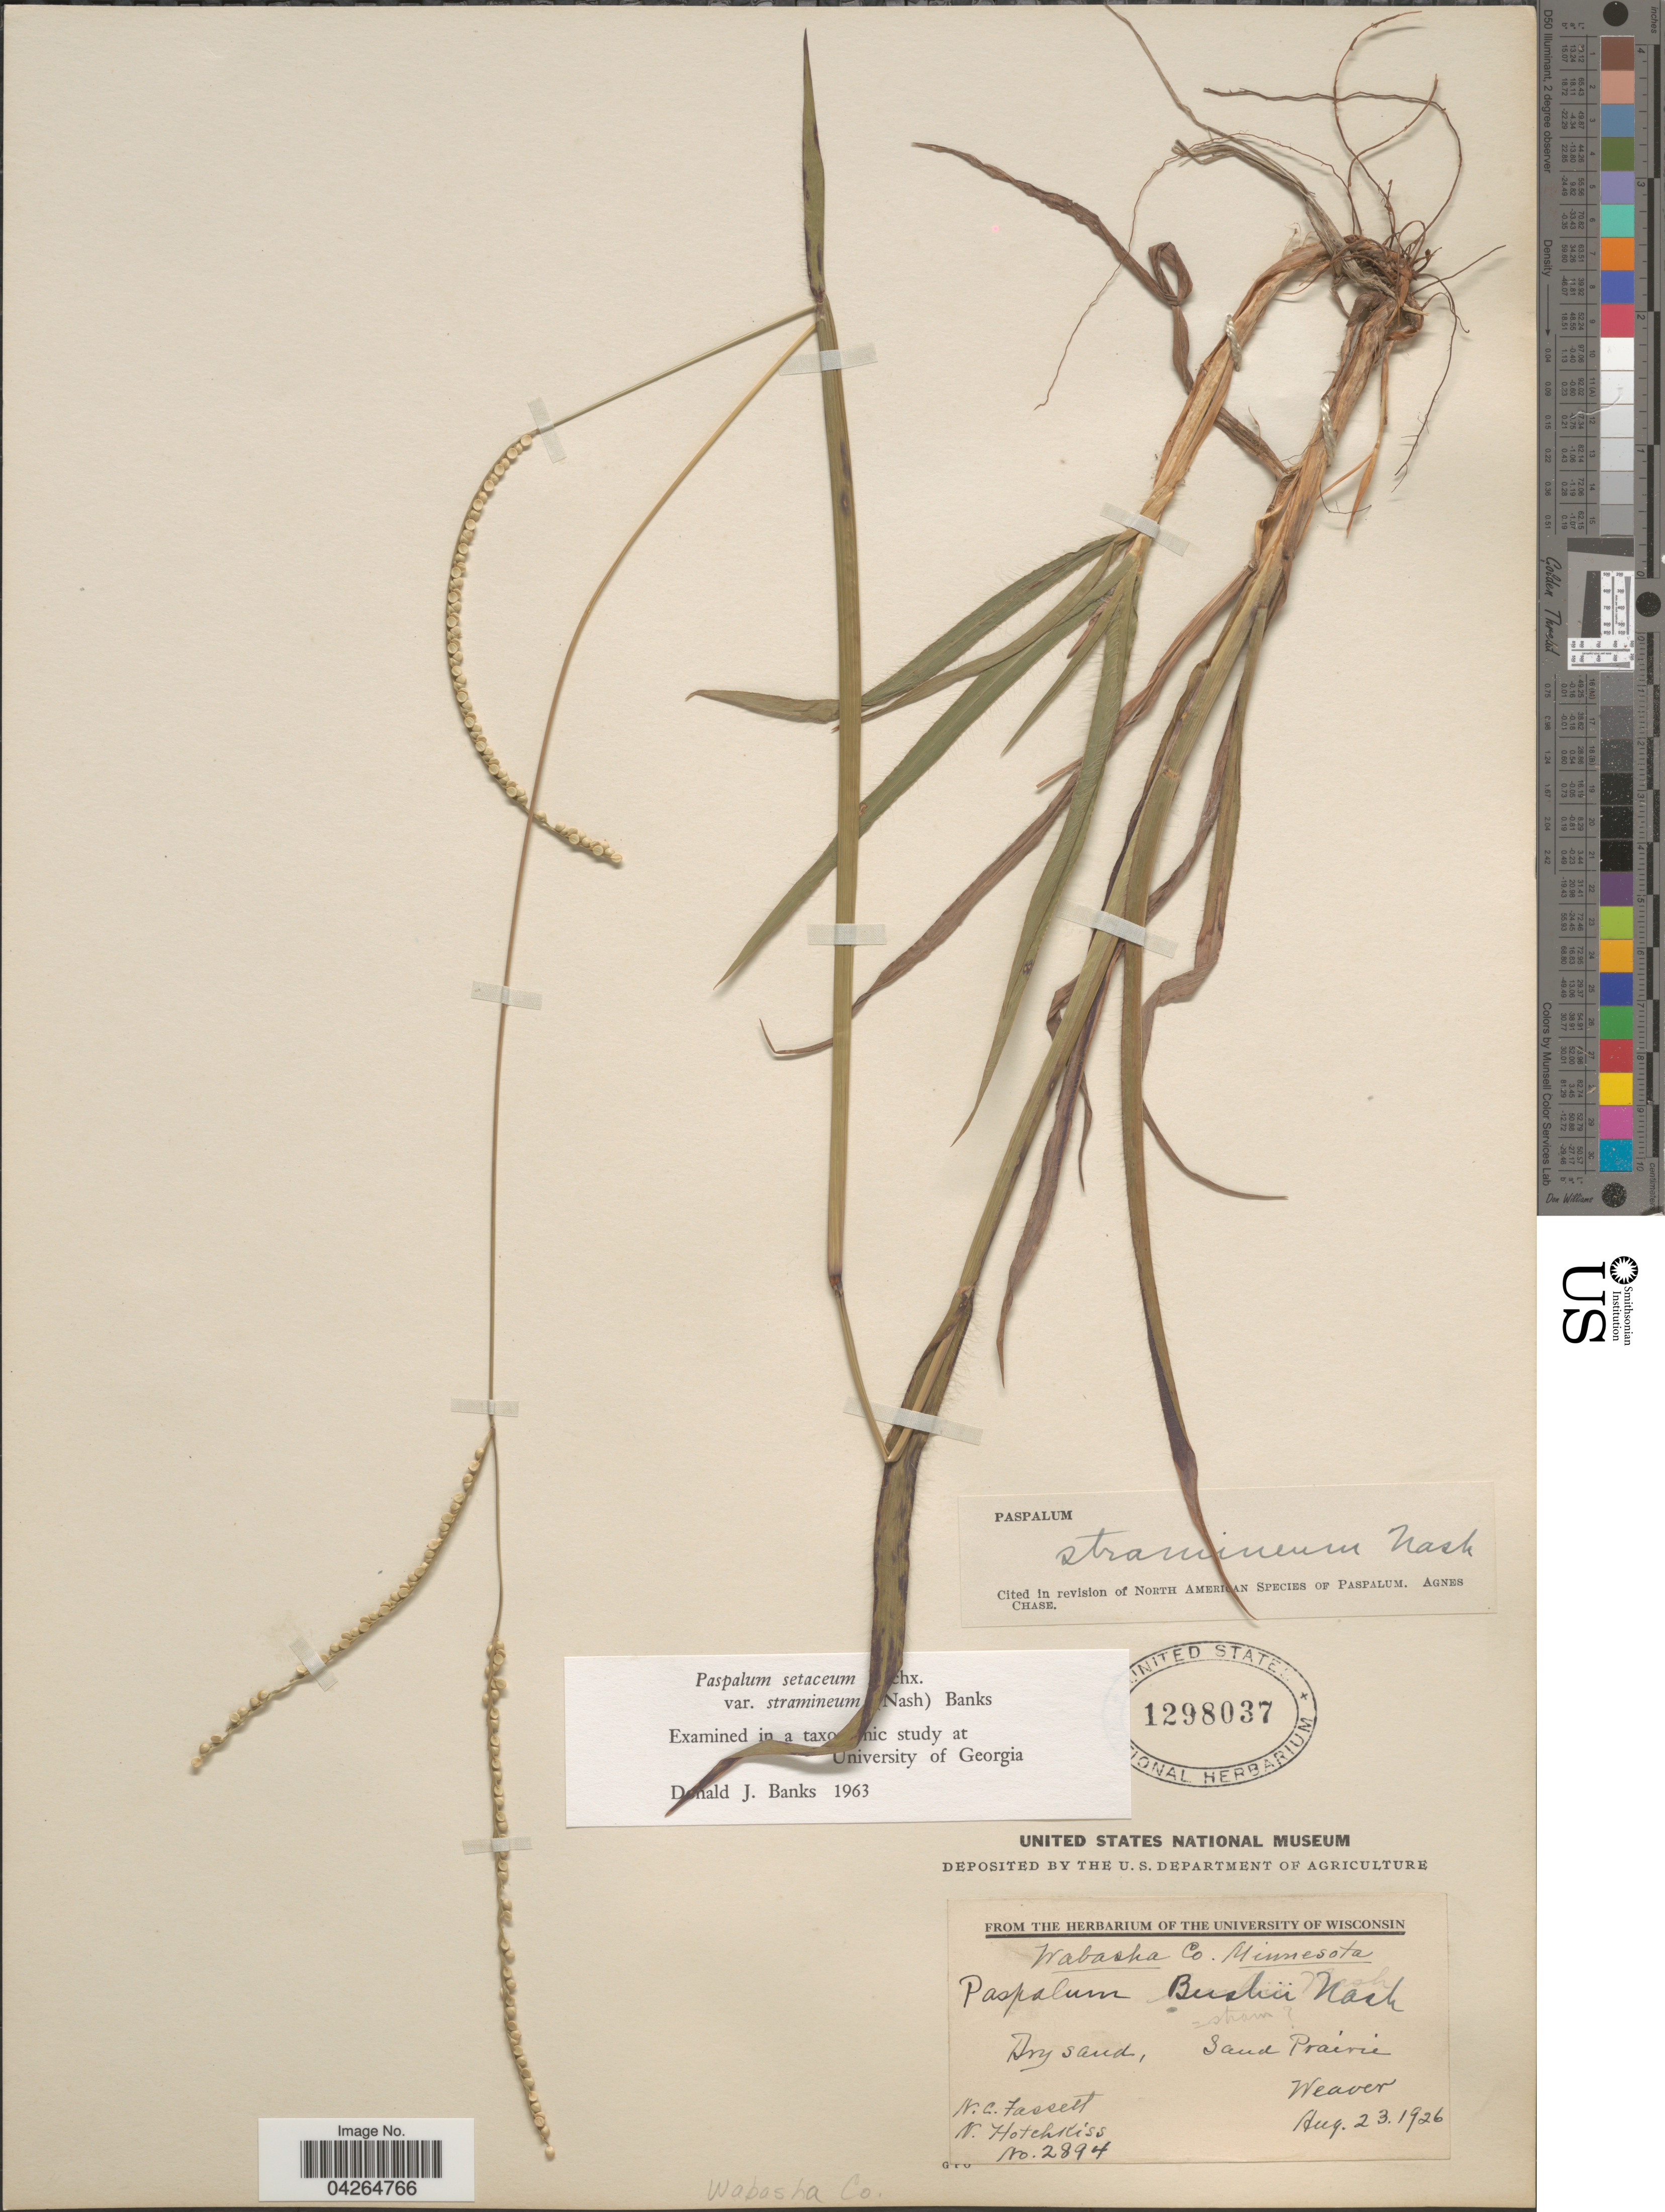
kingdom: Plantae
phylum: Tracheophyta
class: Liliopsida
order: Poales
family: Poaceae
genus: Paspalum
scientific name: Paspalum setaceum var. stramineum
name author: (Nash) D.J. Banks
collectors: N. C. Fassett & N. Hotchkiss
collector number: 2894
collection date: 1926-08-23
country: United States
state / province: Minnesota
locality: Wabasha Co. Weaver.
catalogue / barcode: US 1298037